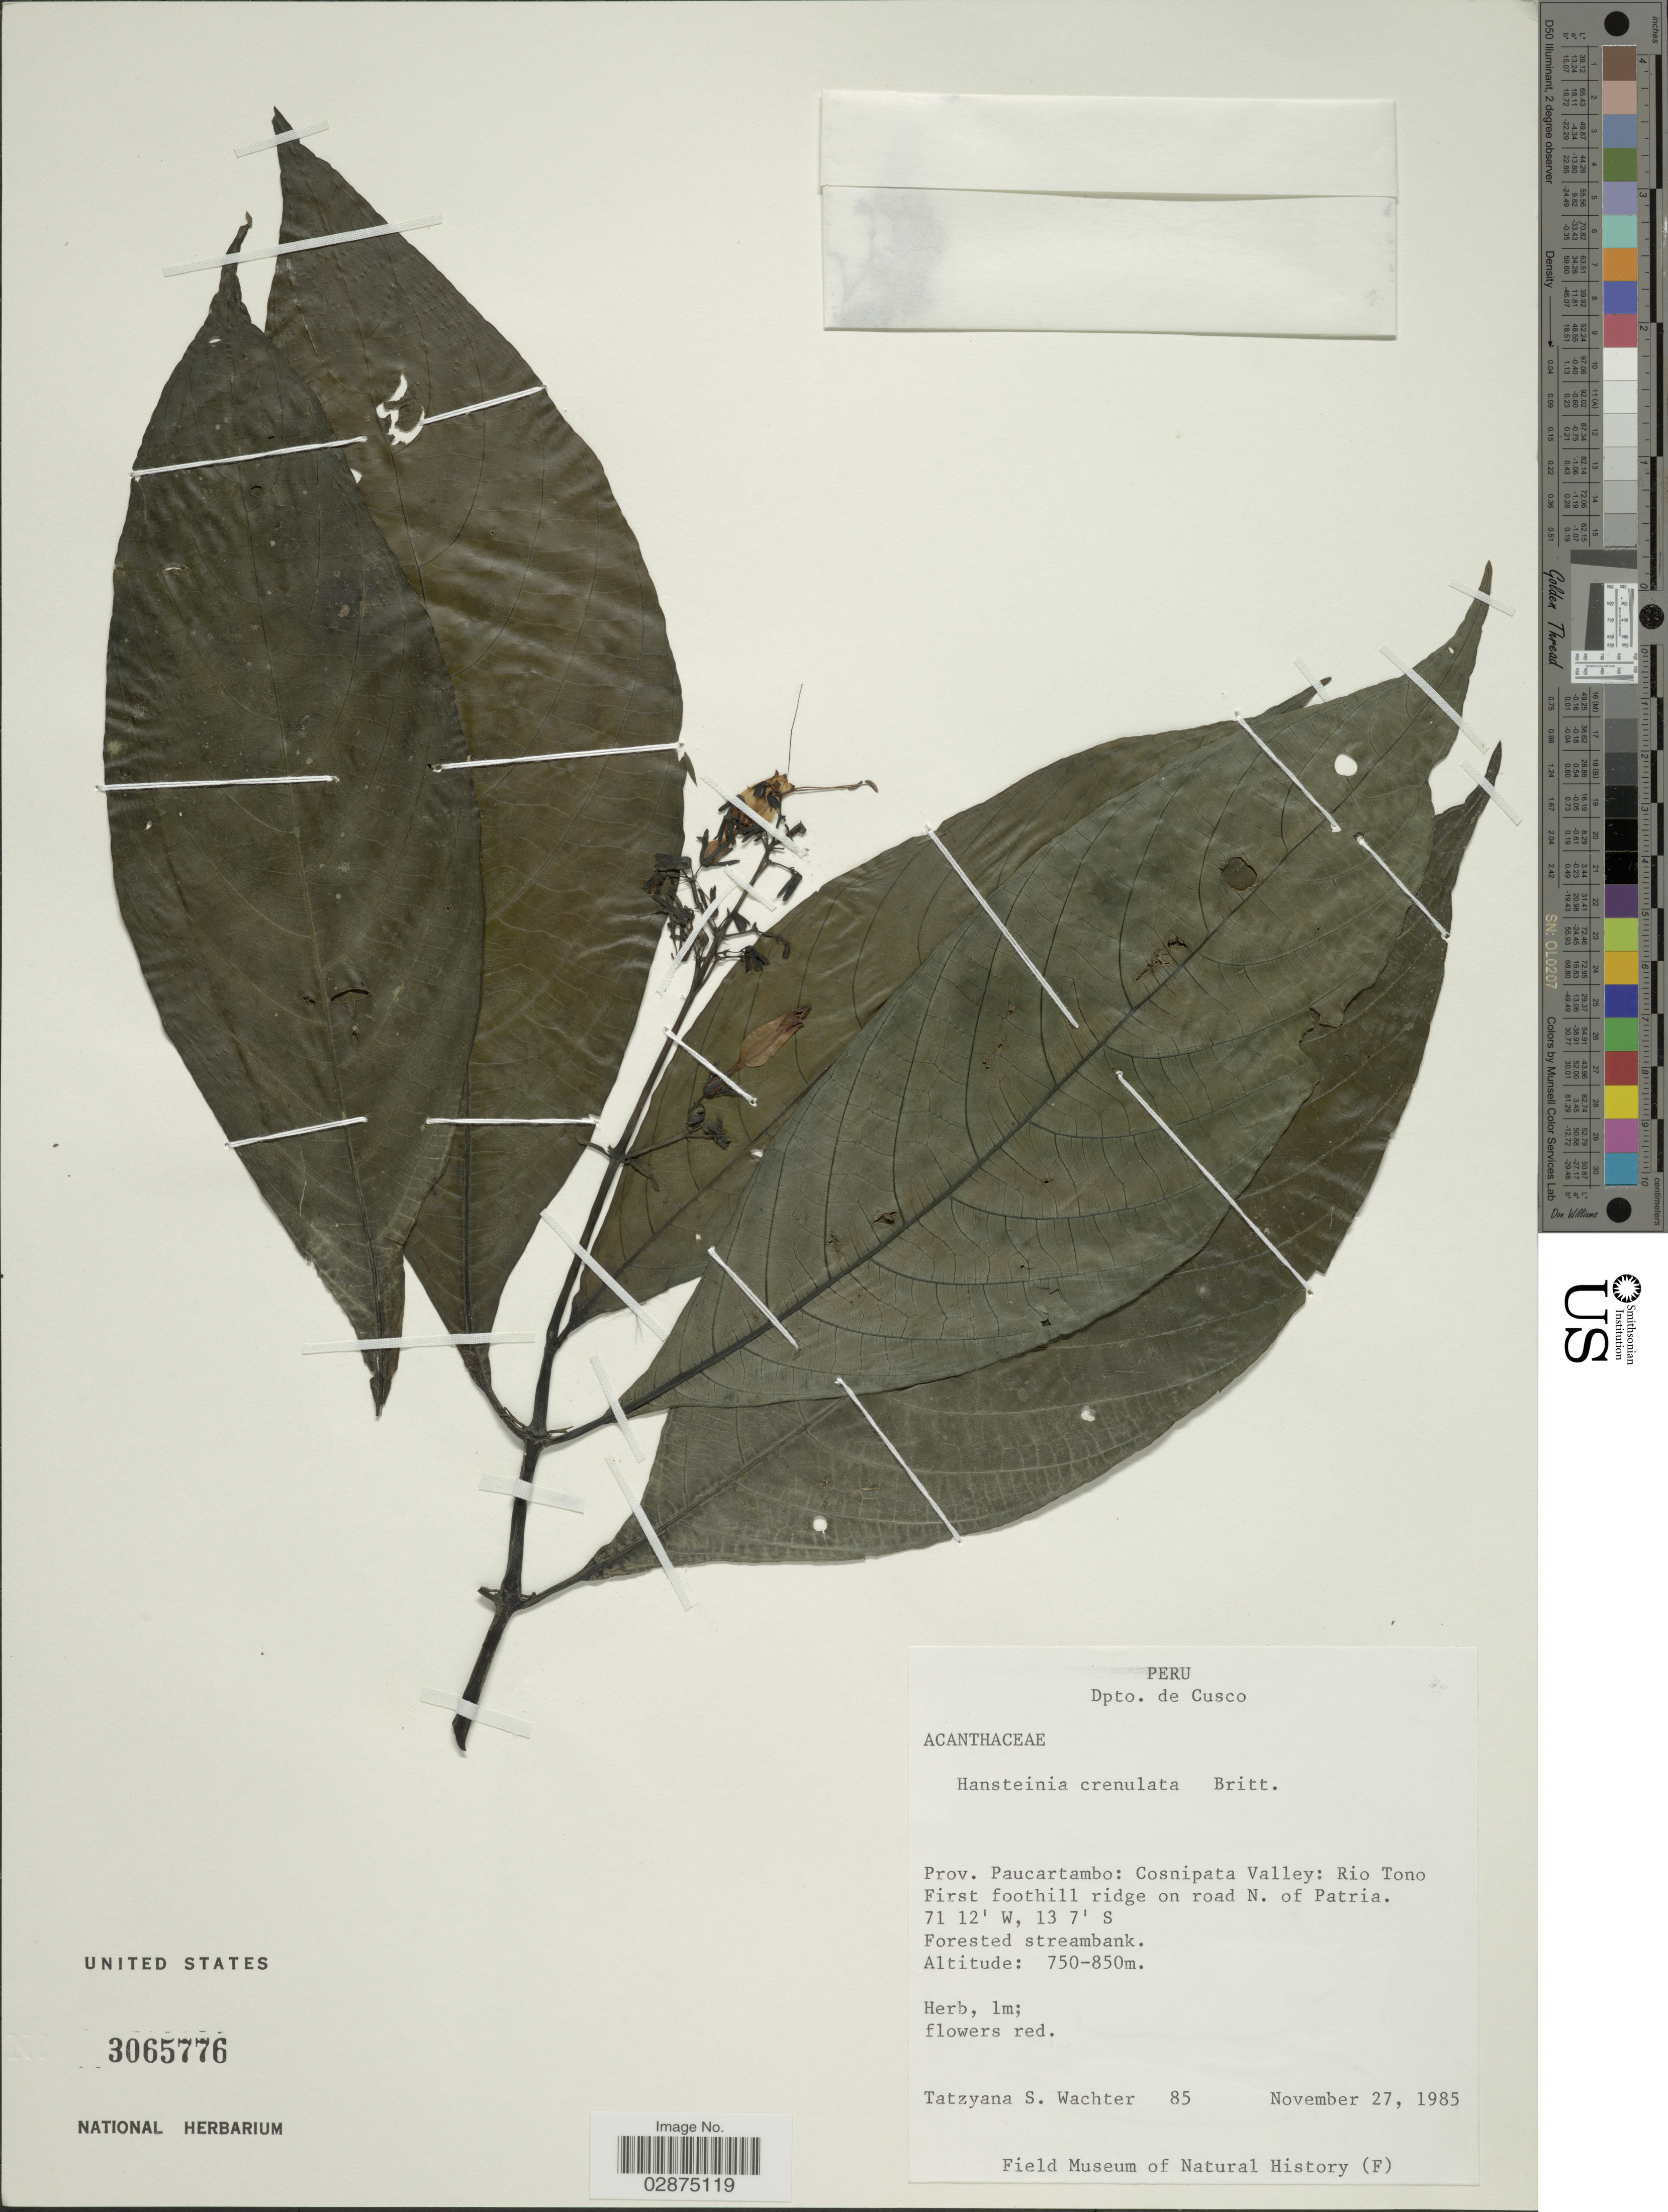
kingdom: Plantae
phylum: Tracheophyta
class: Magnoliopsida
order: Lamiales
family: Acanthaceae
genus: Hansteinia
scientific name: Hansteinia crenulata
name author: Britton ex Rusby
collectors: T. Wachter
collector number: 85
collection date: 1985-11-27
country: Peru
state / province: Cusco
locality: Dpto. de Cusco. Prov. Paucartambo: Cosnipata Valley: Rio Tono First foothill ridge on road N. of Patria.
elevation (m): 750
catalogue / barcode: US 3065776